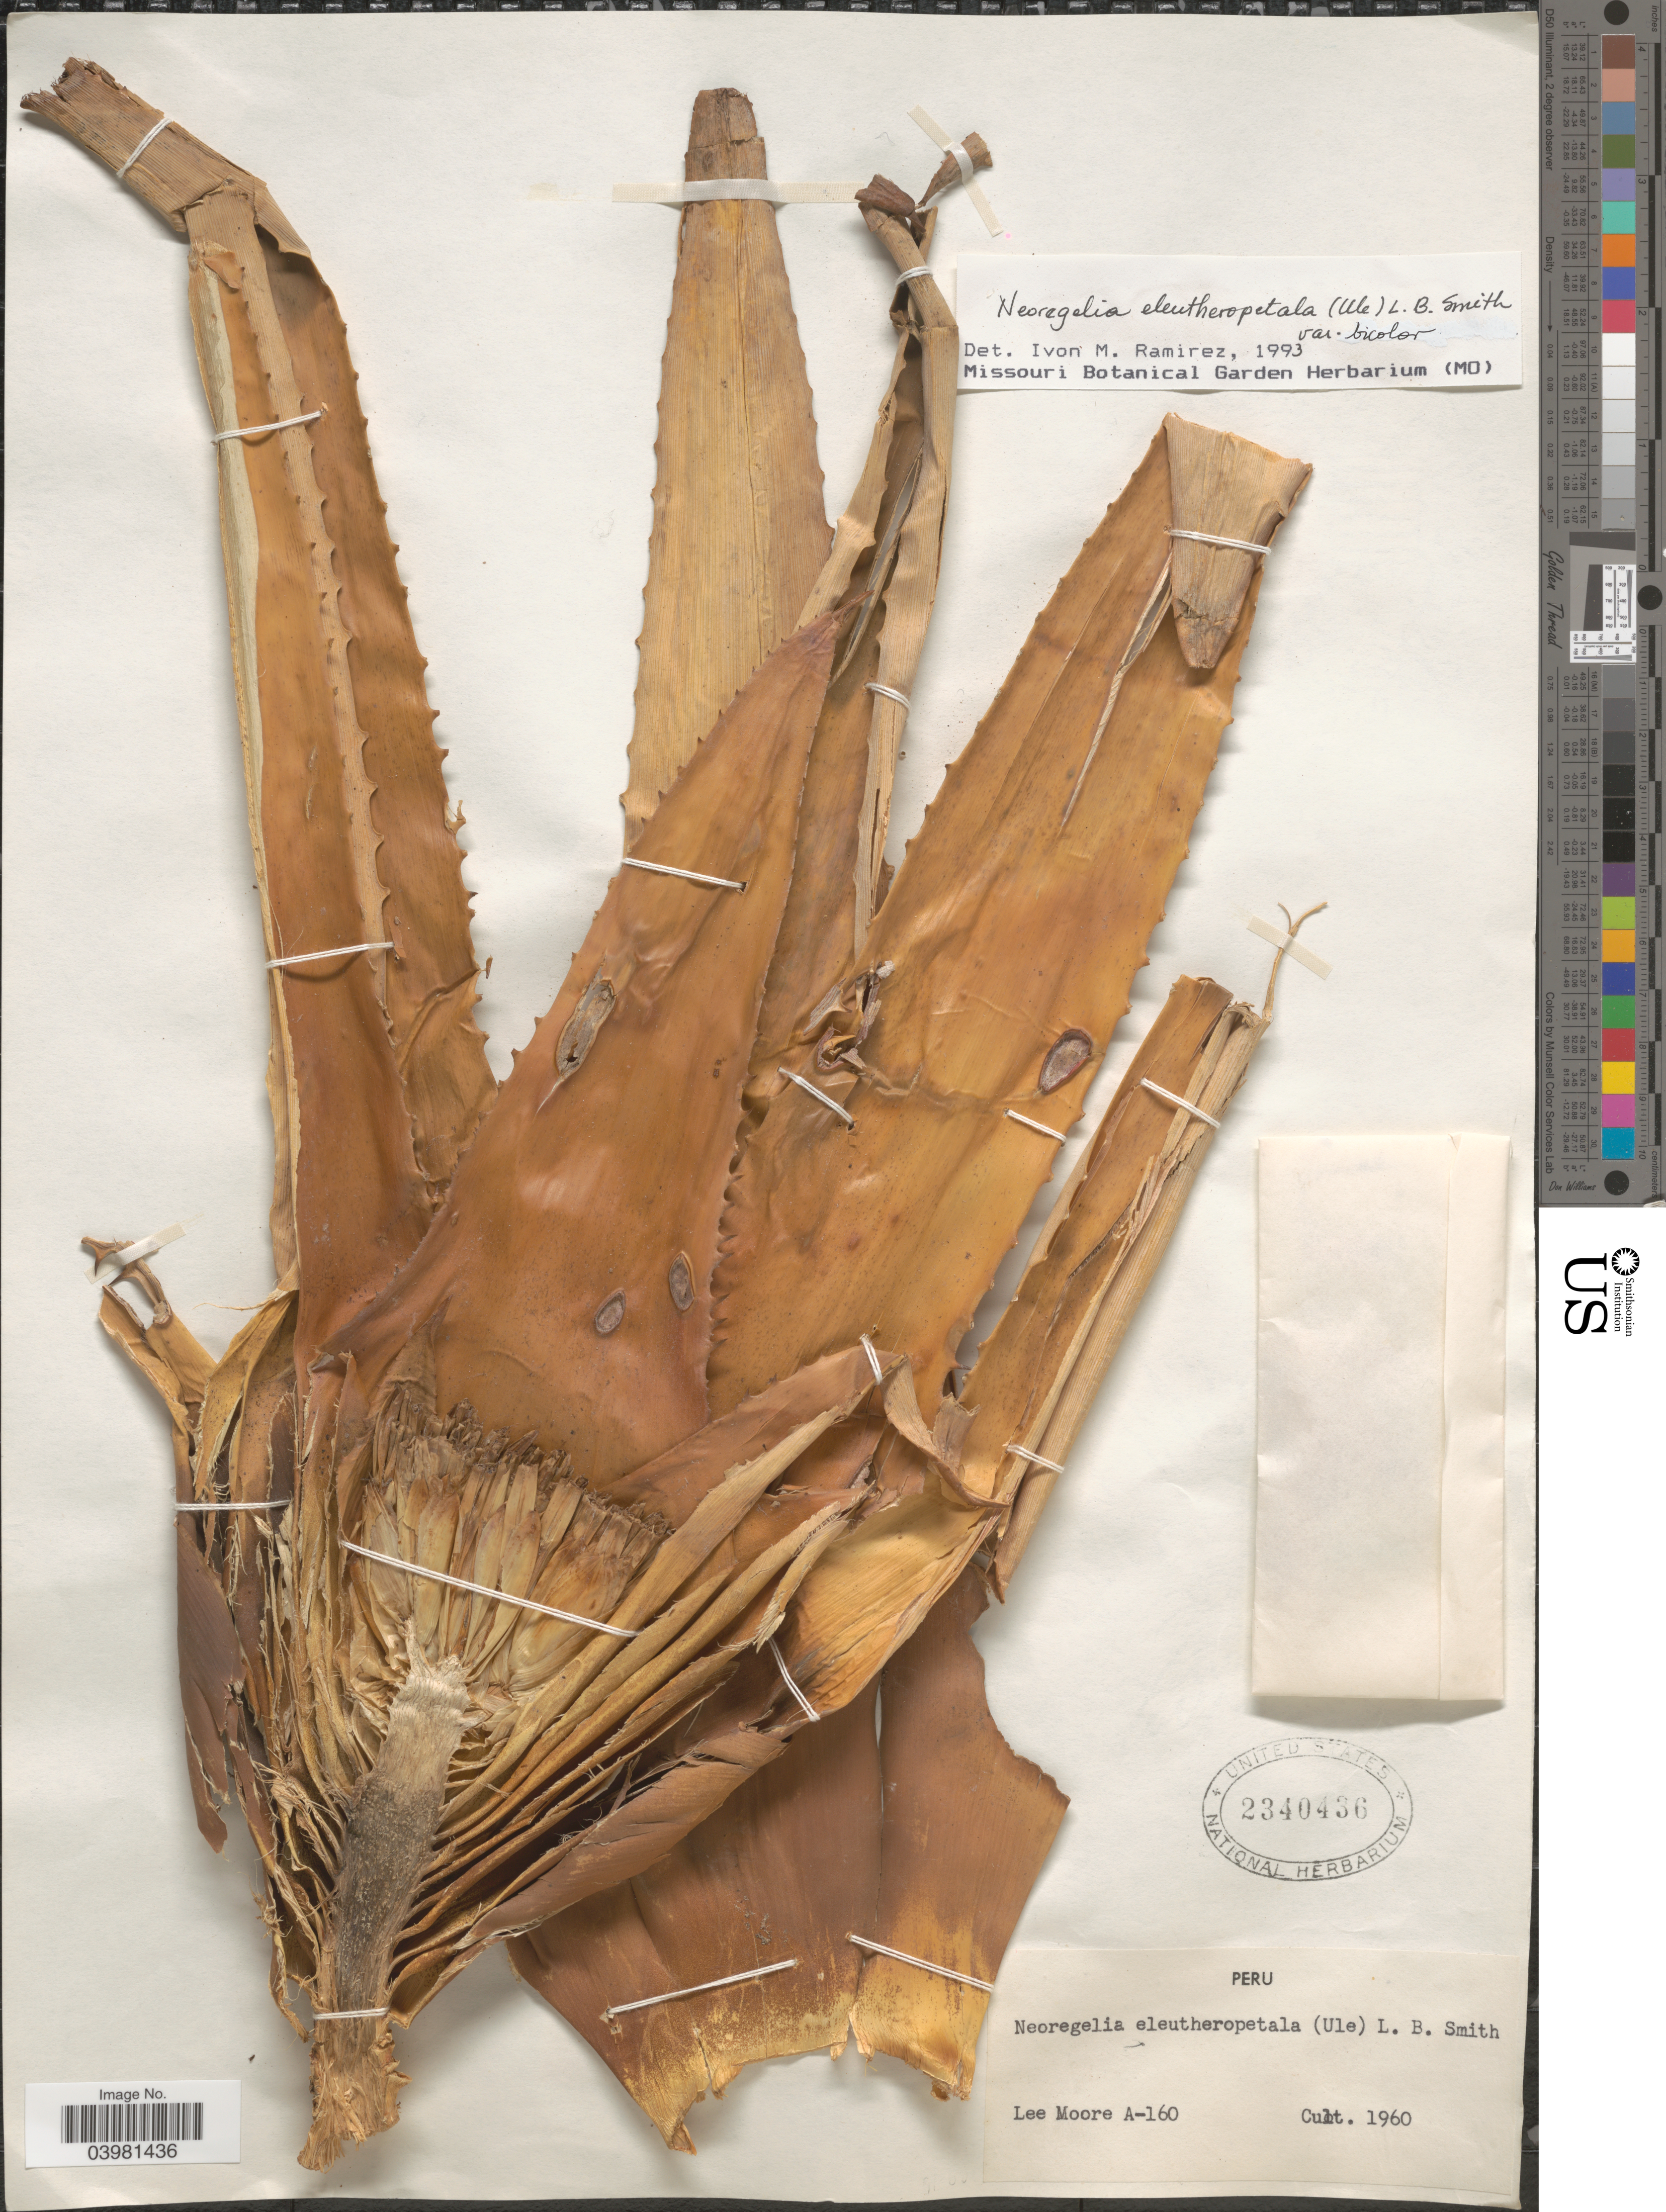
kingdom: Plantae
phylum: Tracheophyta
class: Liliopsida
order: Poales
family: Bromeliaceae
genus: Neoregelia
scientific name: Neoregelia eleutheropetala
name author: (Ule) L.B. Sm.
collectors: L. Moore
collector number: A-160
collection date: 1960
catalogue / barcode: US 2340436